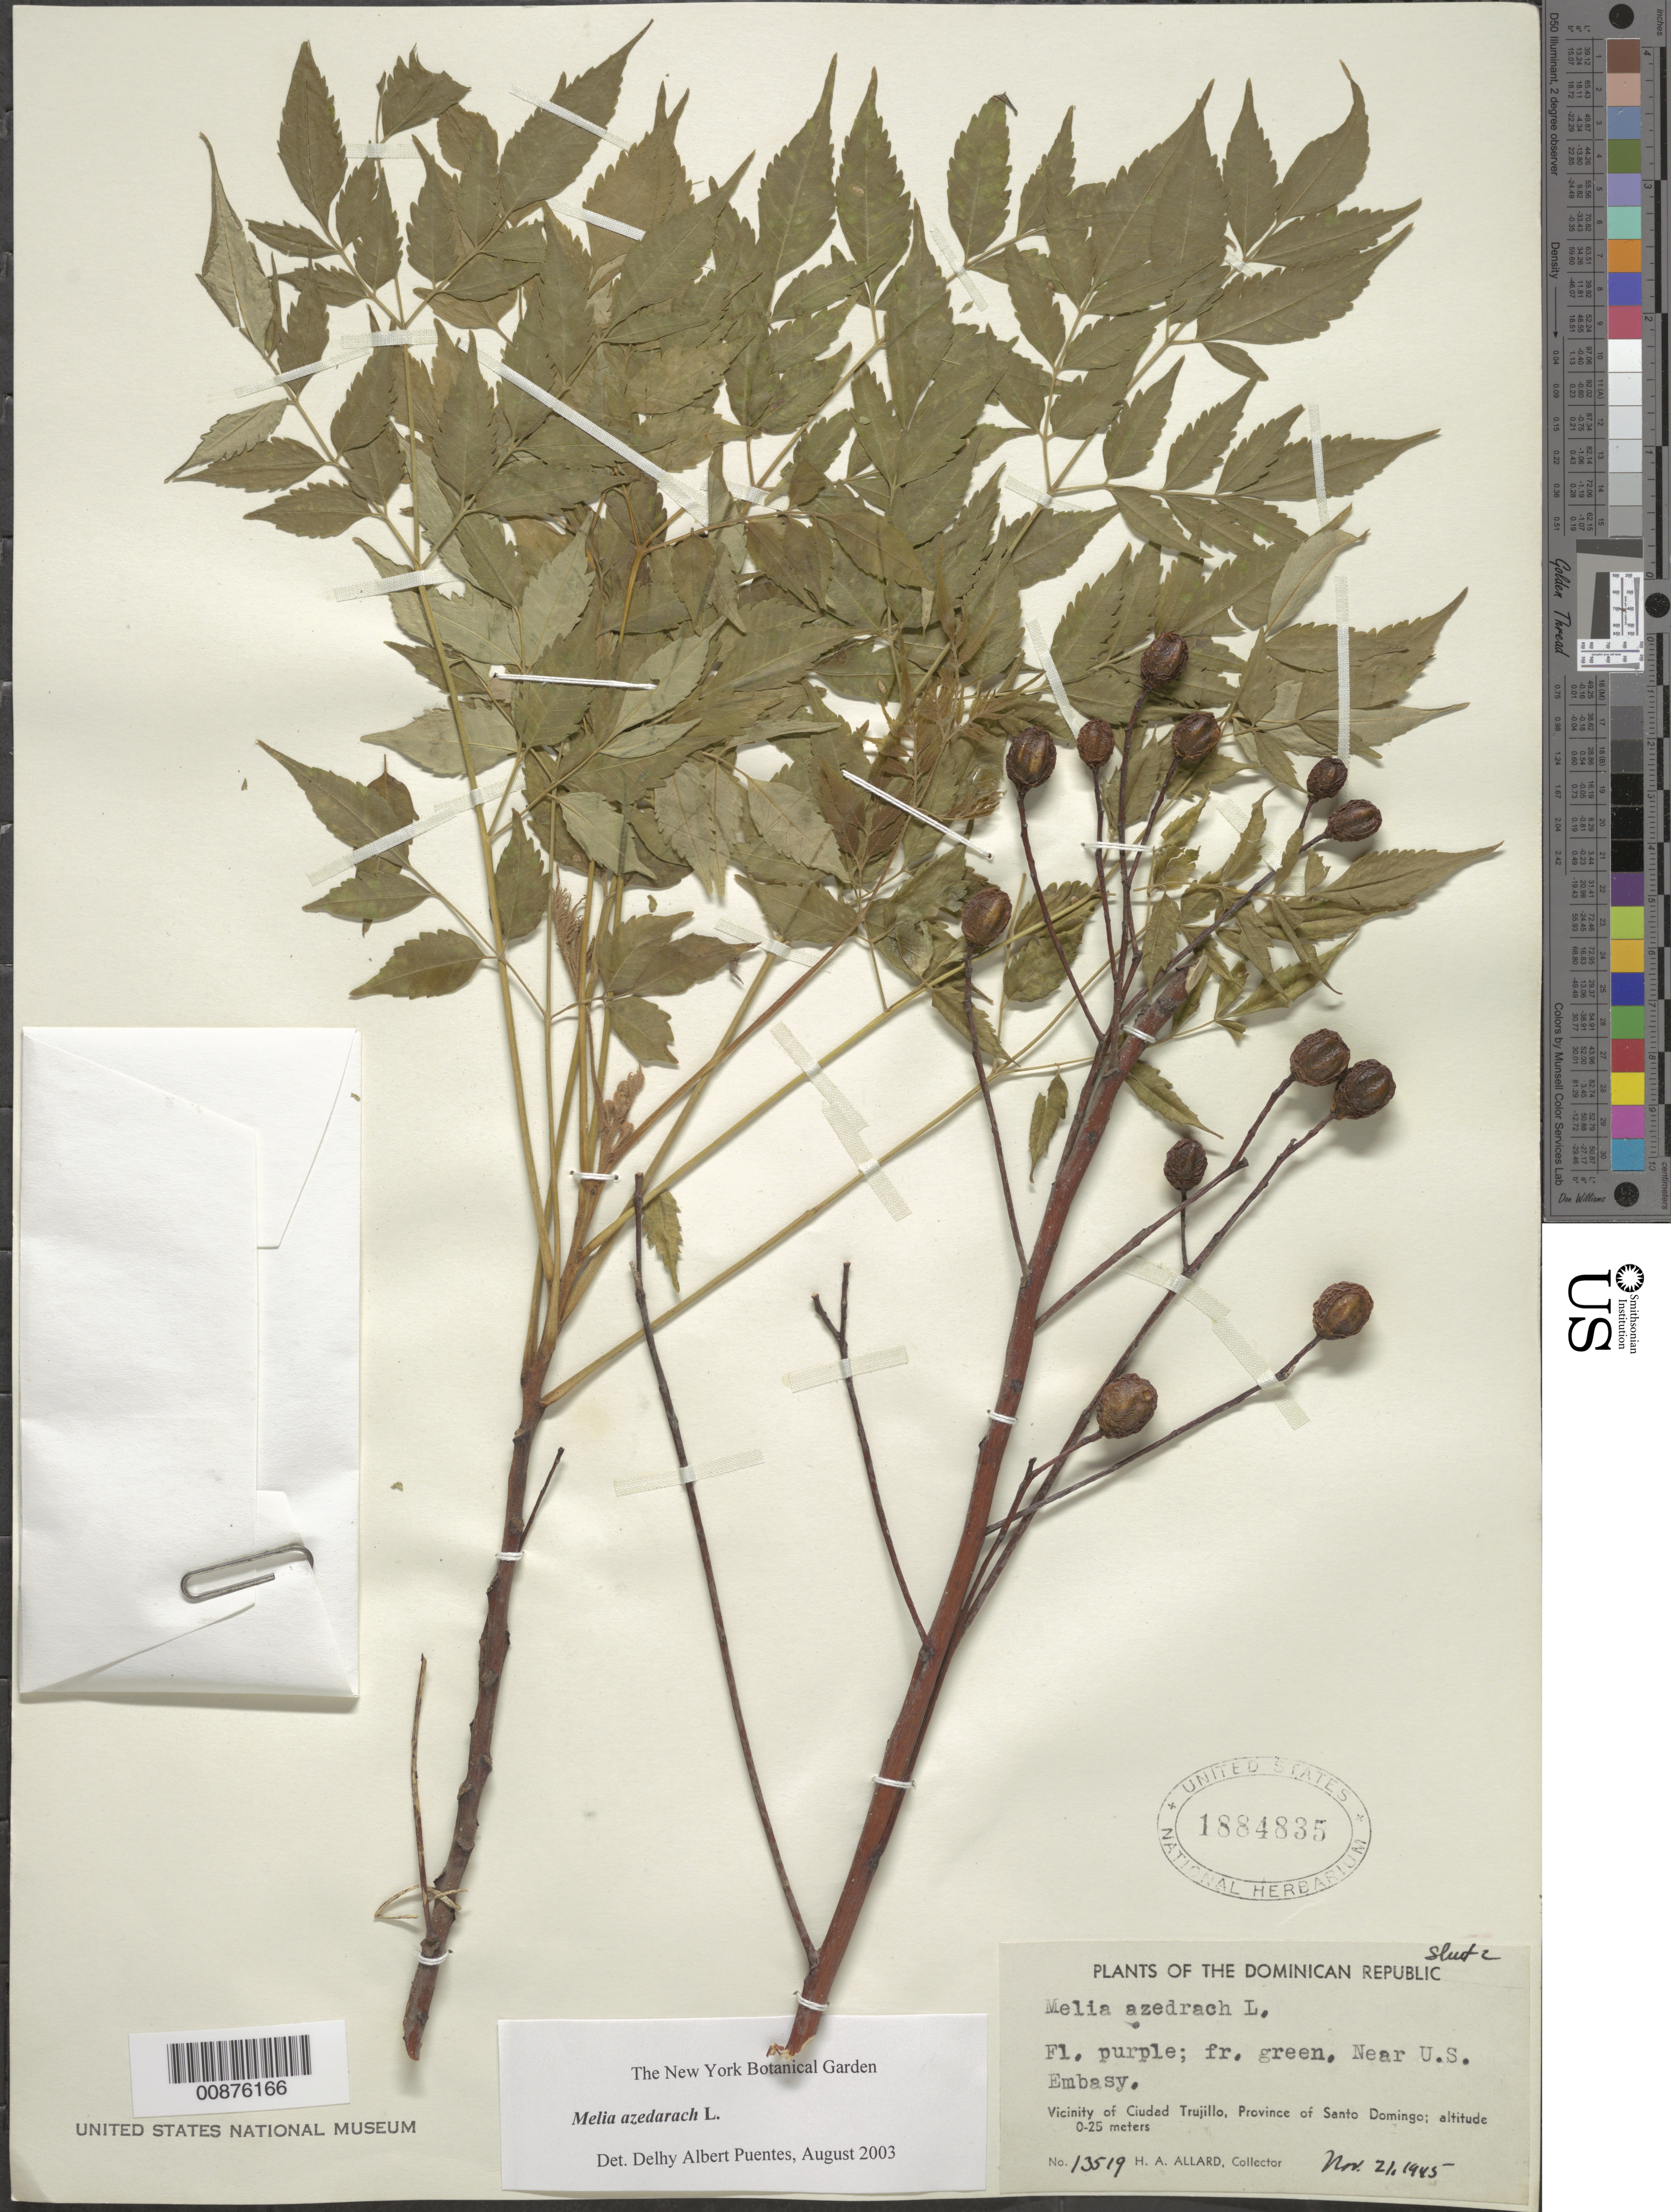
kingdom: Plantae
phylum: Tracheophyta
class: Magnoliopsida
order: Sapindales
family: Meliaceae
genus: Melia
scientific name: Melia azedarach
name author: L.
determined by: Puentes, D. A.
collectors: H. A. Allard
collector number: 13519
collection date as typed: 21 Nov 1945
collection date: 1945-11-21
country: Dominican Republic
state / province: Distrito Nacional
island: Hispaniola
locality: Vicinity of Santo Domingo City, near US Embassy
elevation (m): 0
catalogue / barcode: US 1884835